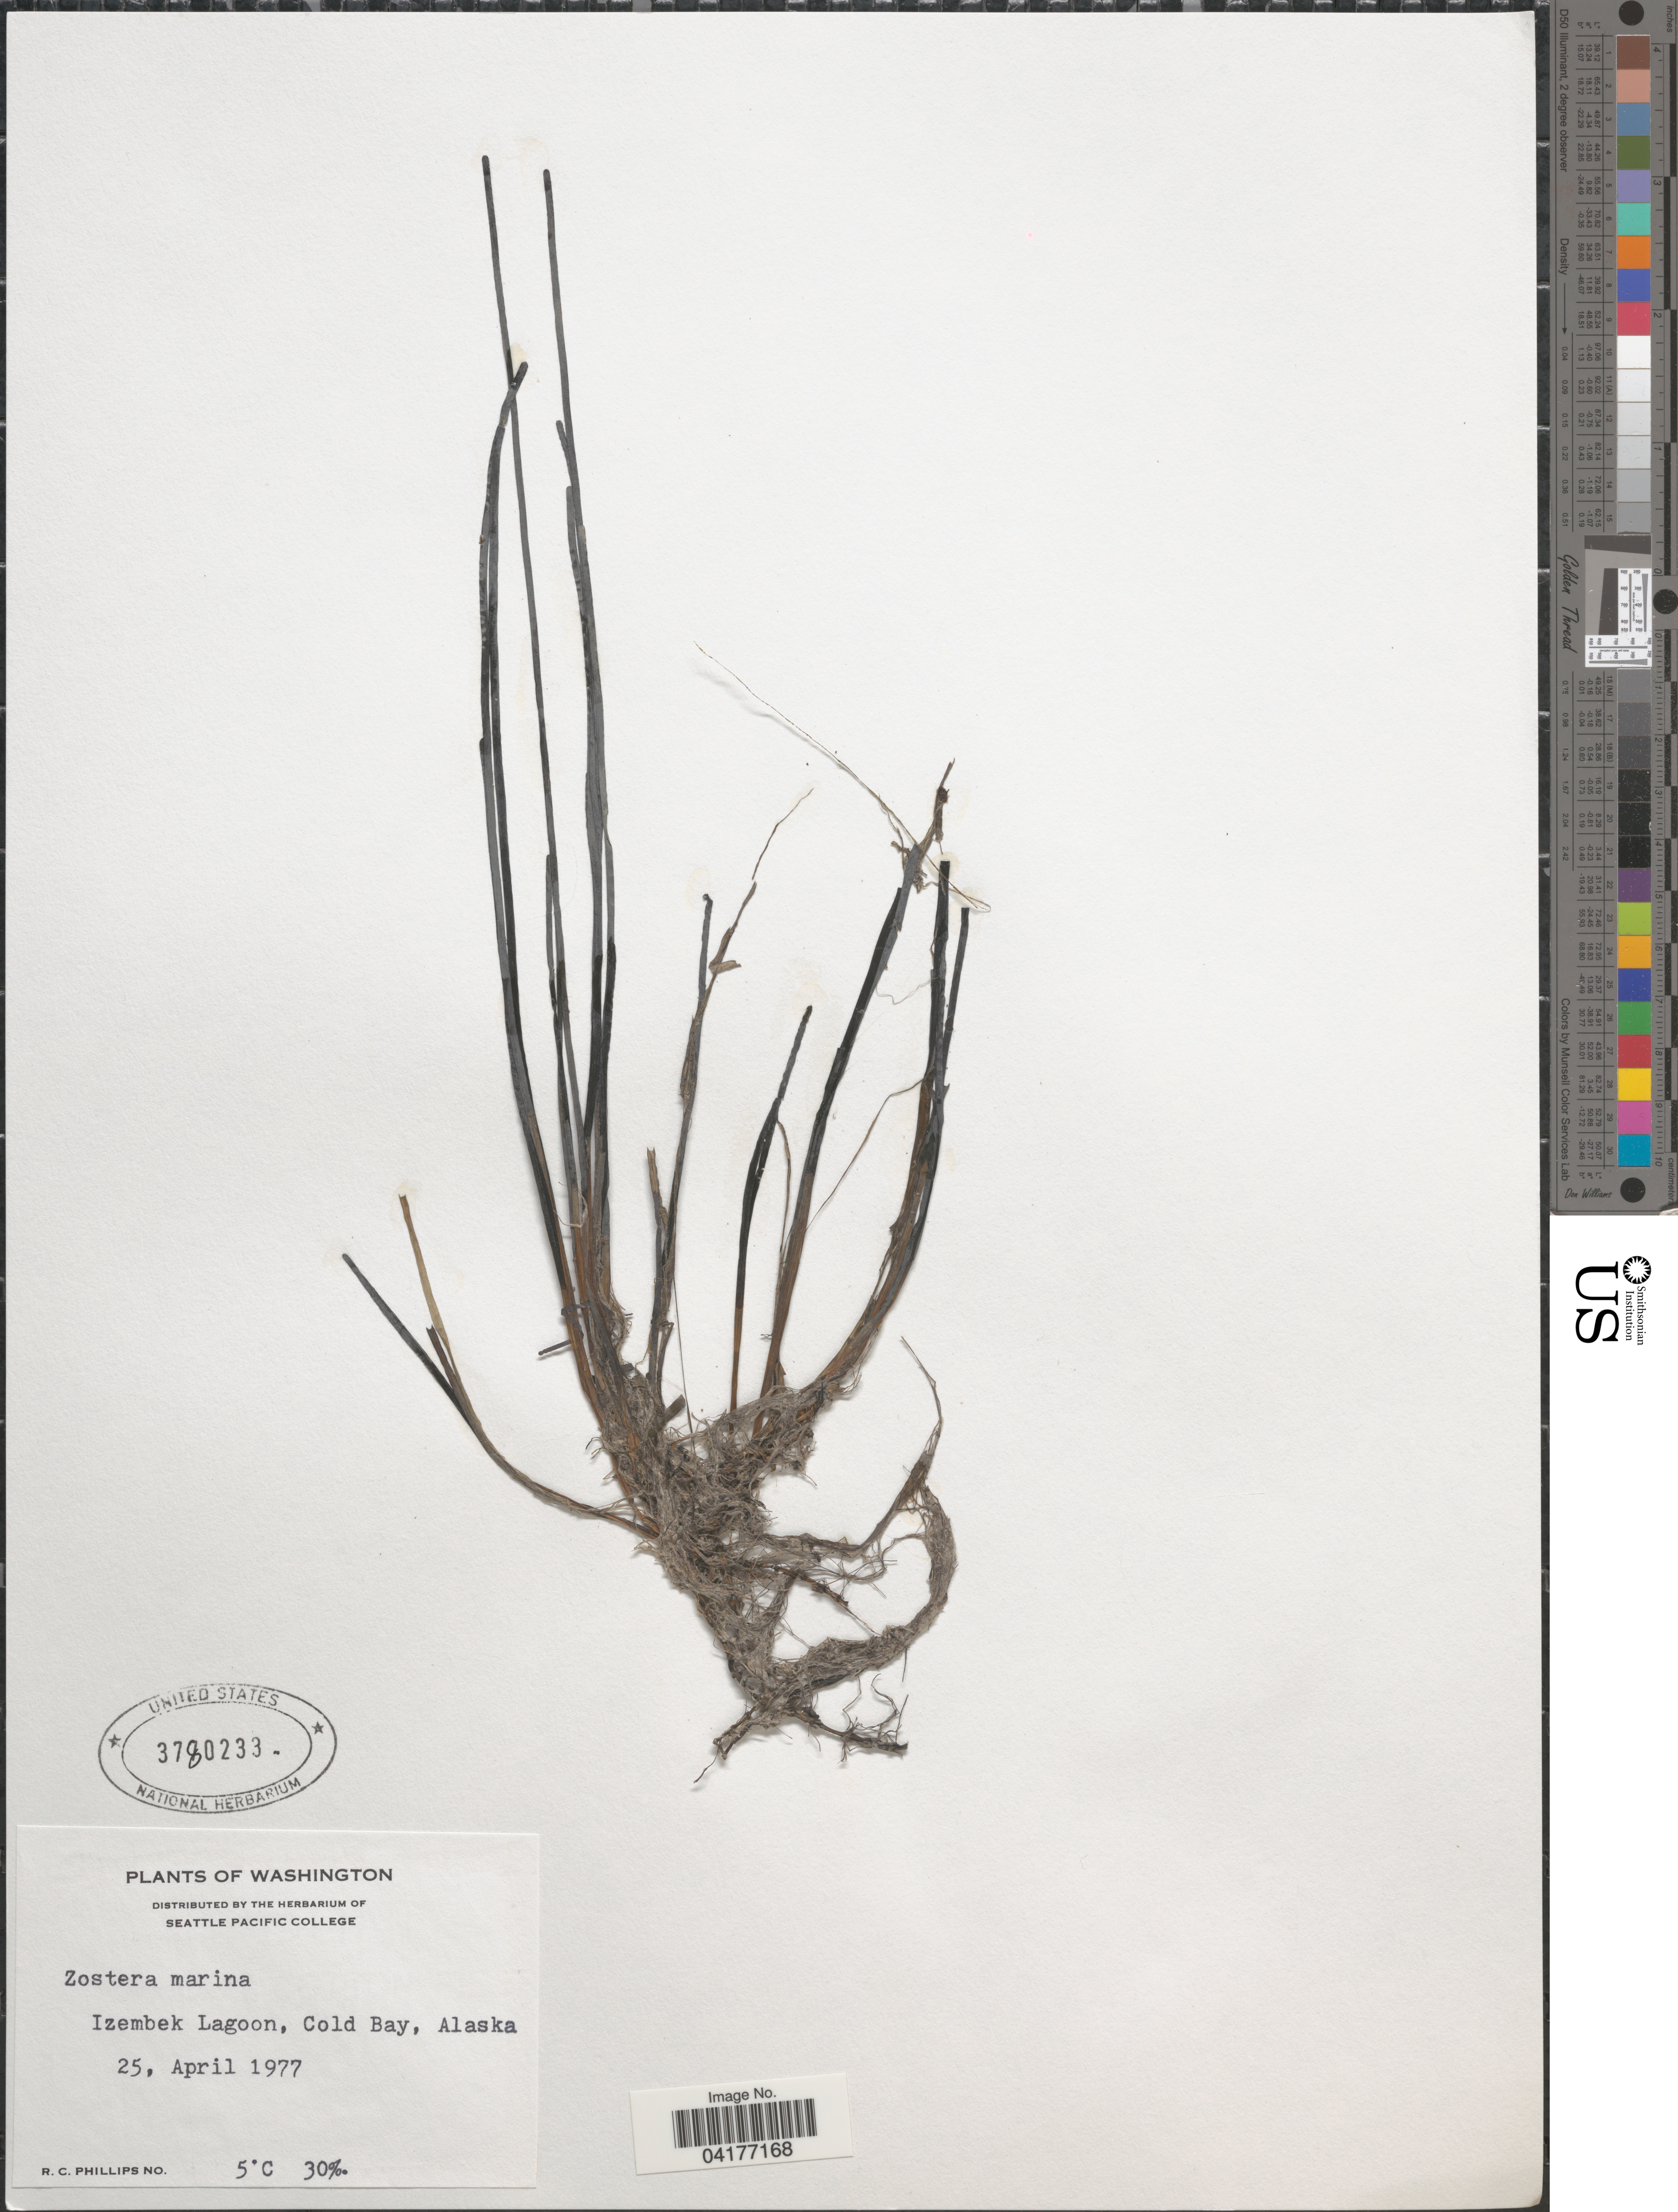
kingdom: Plantae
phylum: Tracheophyta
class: Liliopsida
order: Alismatales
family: Zosteraceae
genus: Zostera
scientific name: Zostera marina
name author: L.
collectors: R. C. Phillips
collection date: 1977-04-25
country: United States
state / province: Alaska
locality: Izembek Lagoon, Cold Bay.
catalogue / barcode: US 3780233